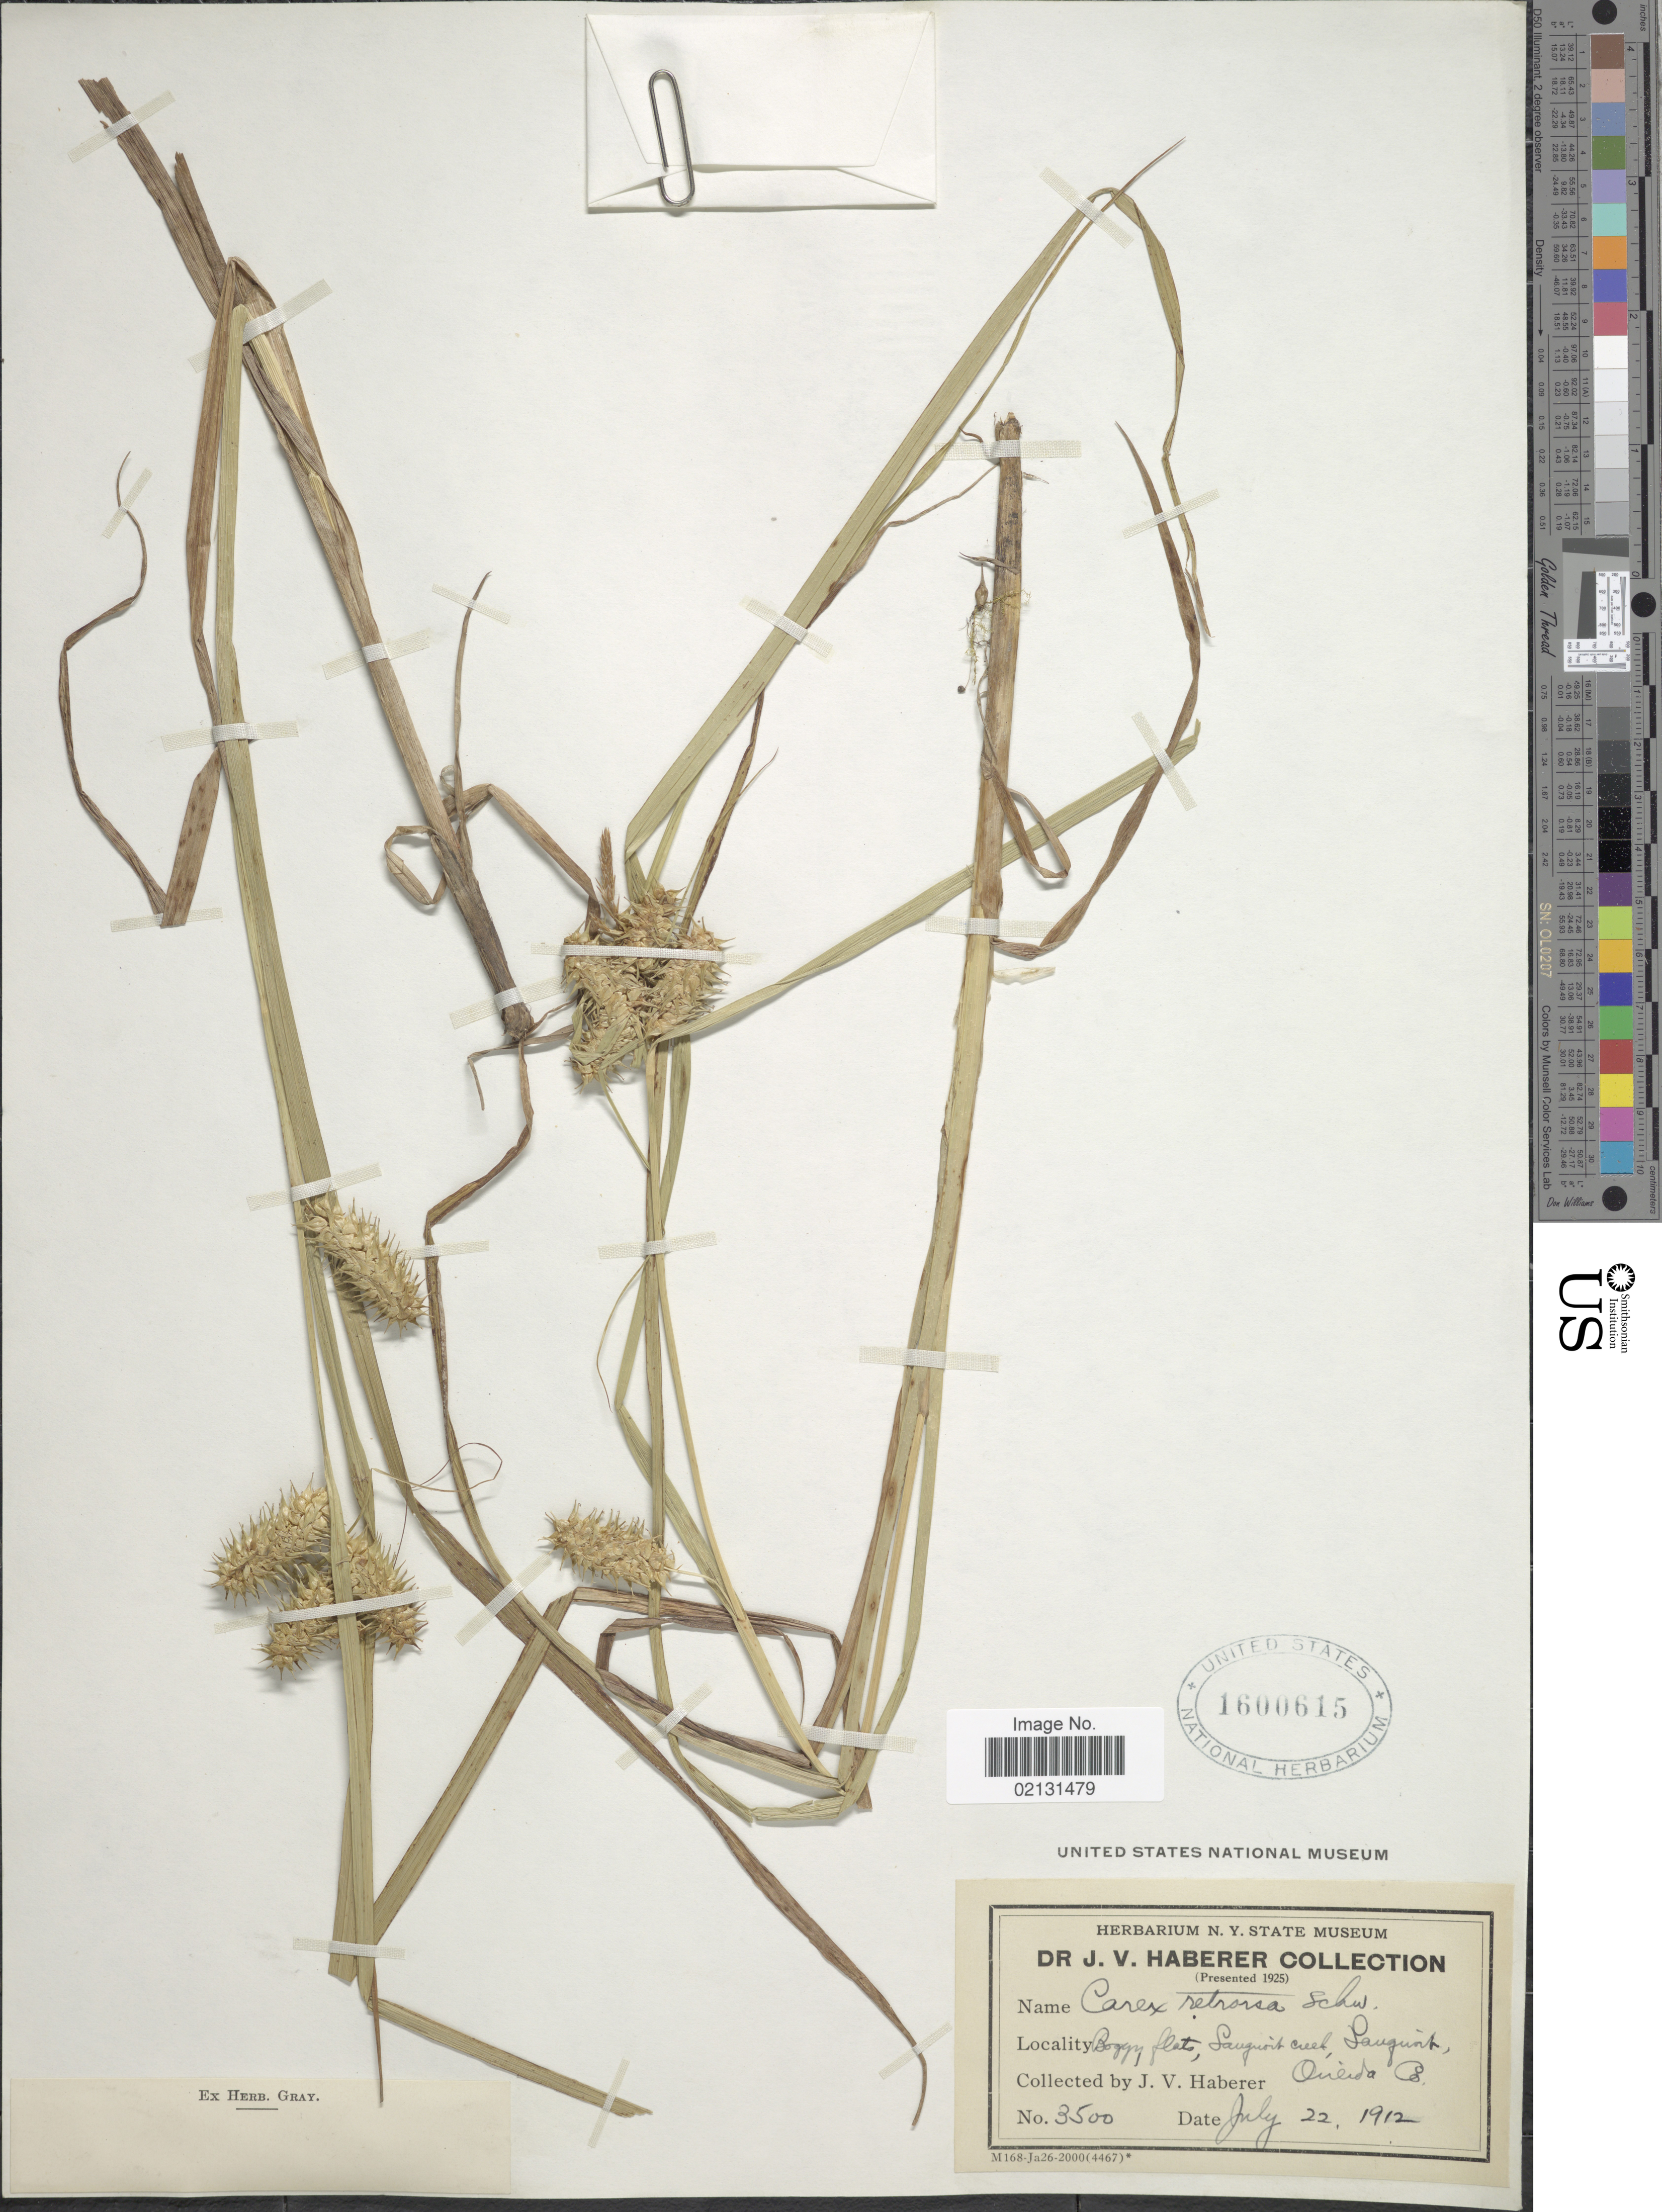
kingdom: Plantae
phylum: Tracheophyta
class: Liliopsida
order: Poales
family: Cyperaceae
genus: Carex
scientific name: Carex retrorsa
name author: Schwein.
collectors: J. V. Haberer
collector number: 3500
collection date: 1912-07-22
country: United States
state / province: New York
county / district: Oneida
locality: Boggy flats, Sauquoit Creek, Sauquoit, Oneida Co.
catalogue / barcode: US 1600615